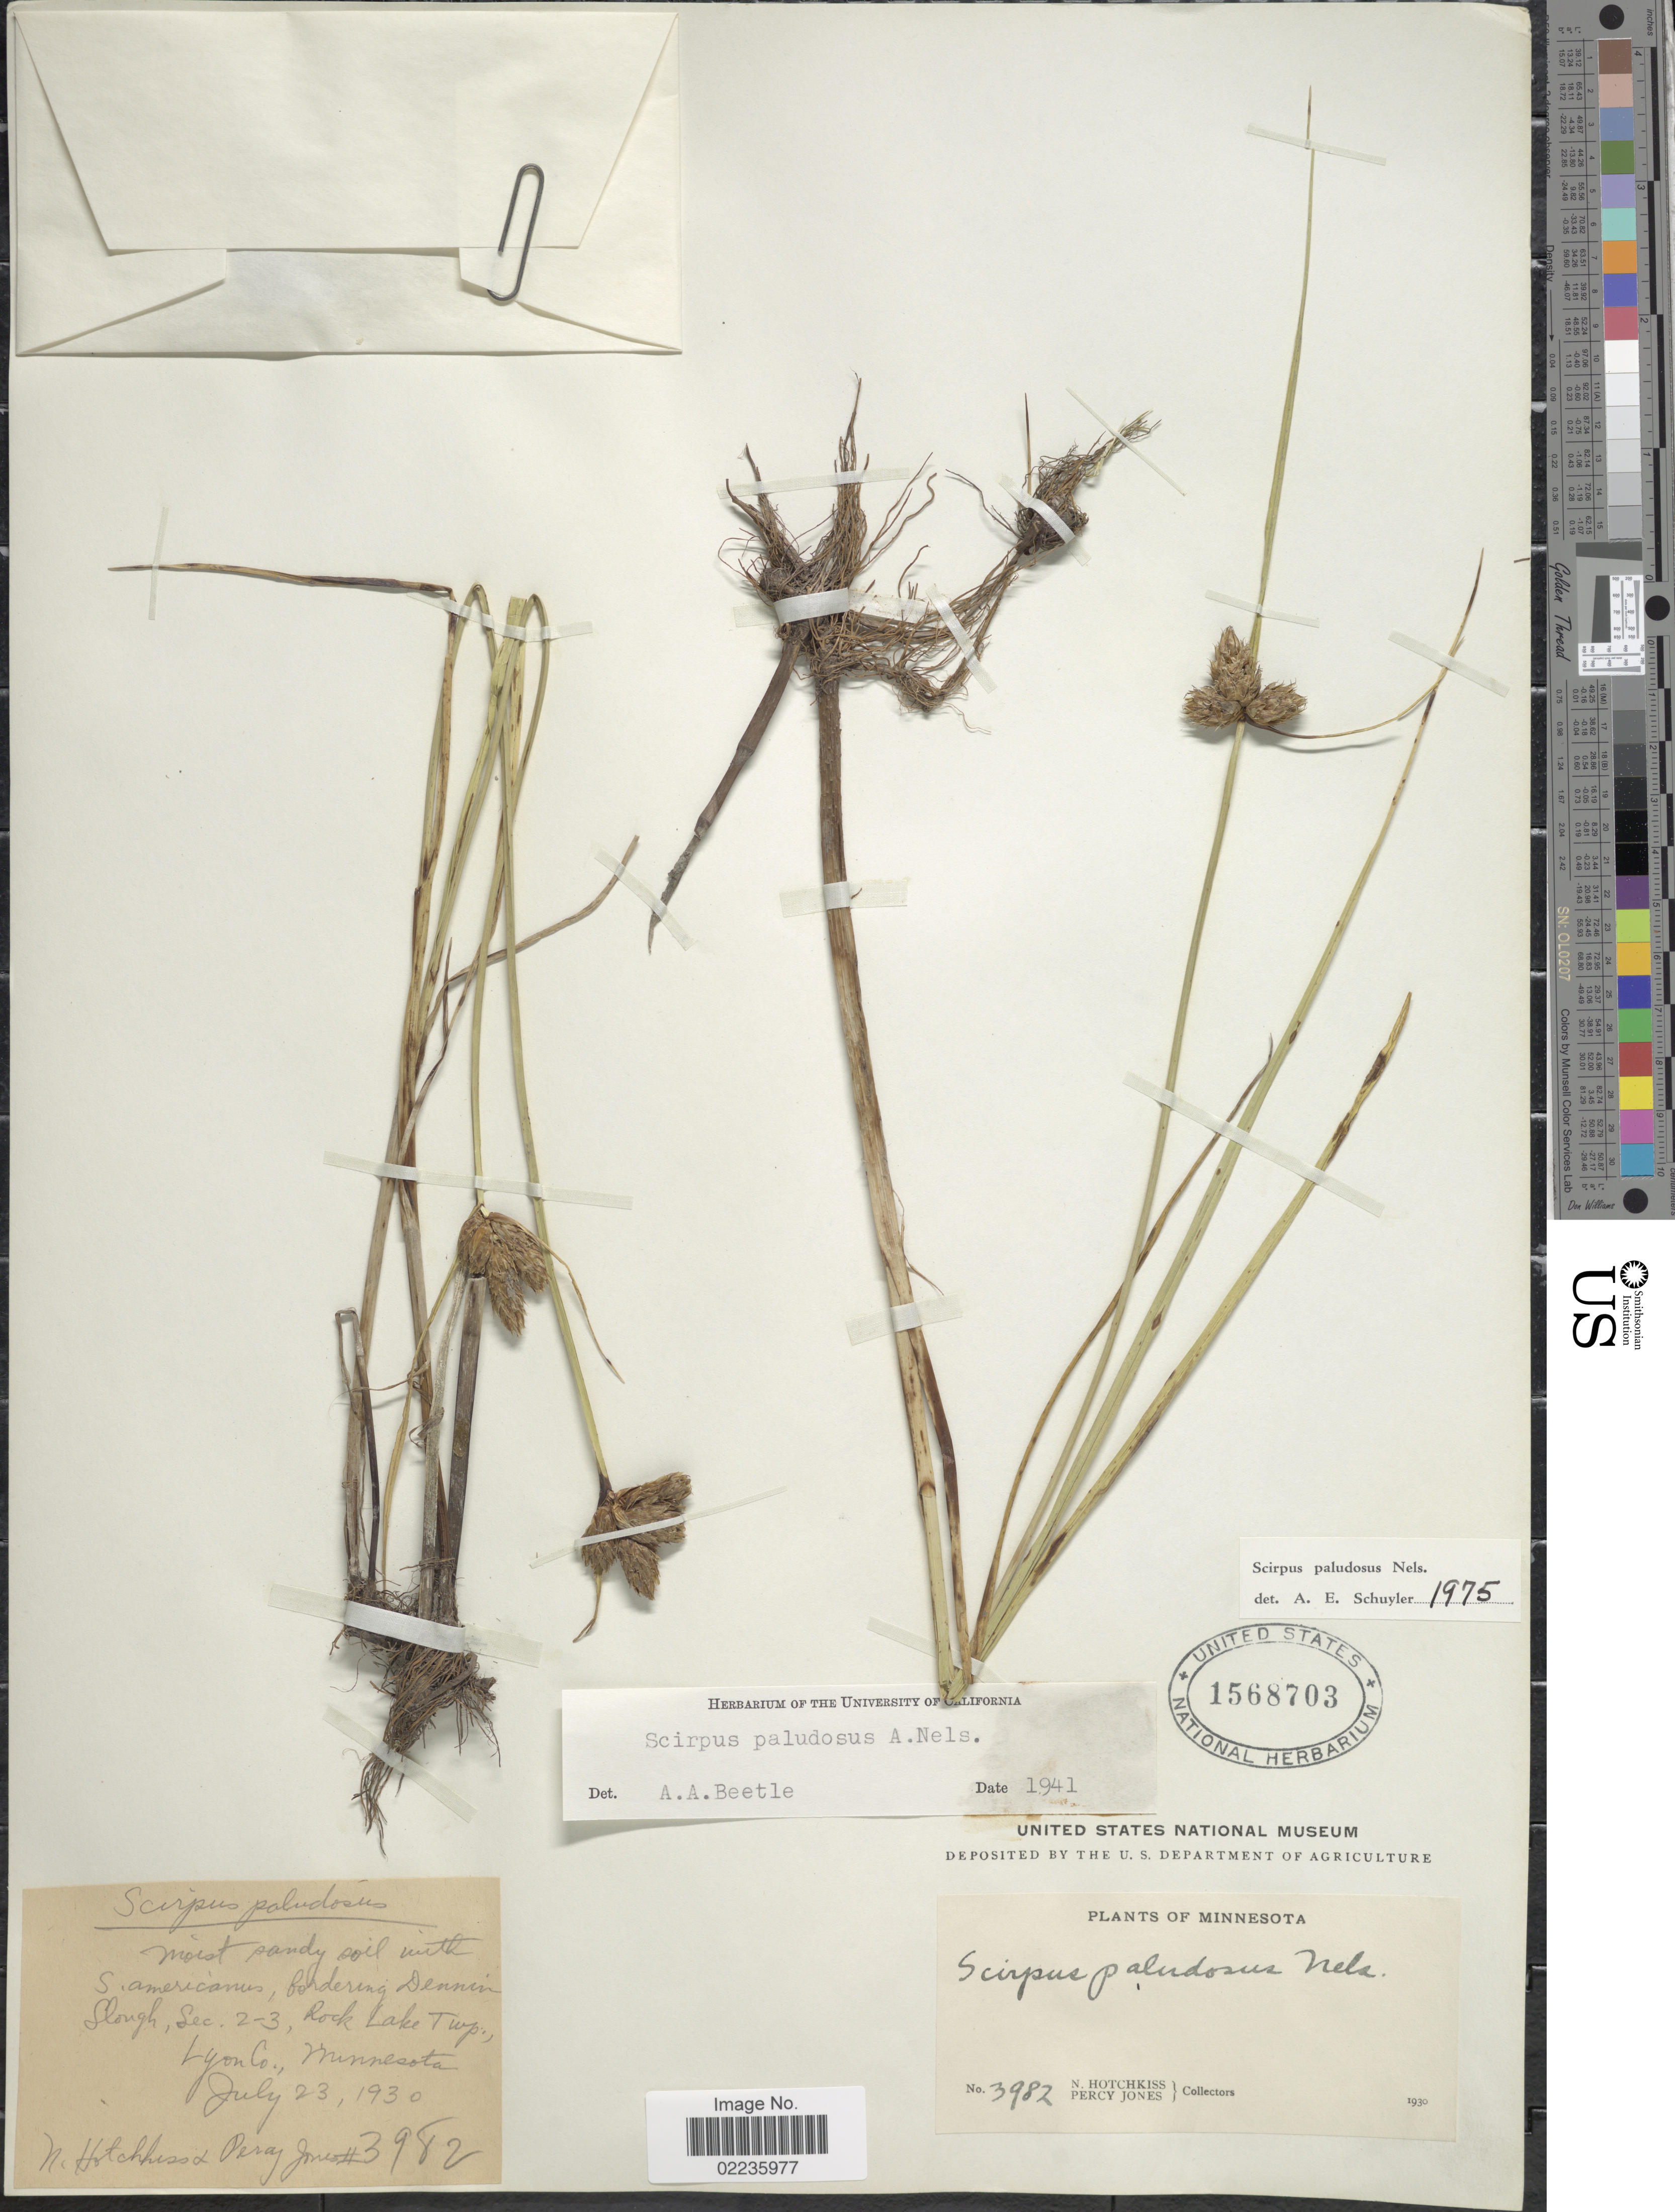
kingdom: Plantae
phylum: Tracheophyta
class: Liliopsida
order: Poales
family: Cyperaceae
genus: Bolboschoenus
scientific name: Bolboschoenus maritimus subsp. paludosus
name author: (A. Nelson) T. Koyama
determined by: Strong, M. T., (US), Smithsonian Institution - National Museum of Natural History (UNITED STATES)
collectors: N. Hotchkiss & P. Jones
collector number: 3982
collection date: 1930-07-23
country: United States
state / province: Minnesota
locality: Bordering Dennin Slough, Sec. 2-3, Rock Lake Twp., Lyon Co.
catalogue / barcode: US 1568703